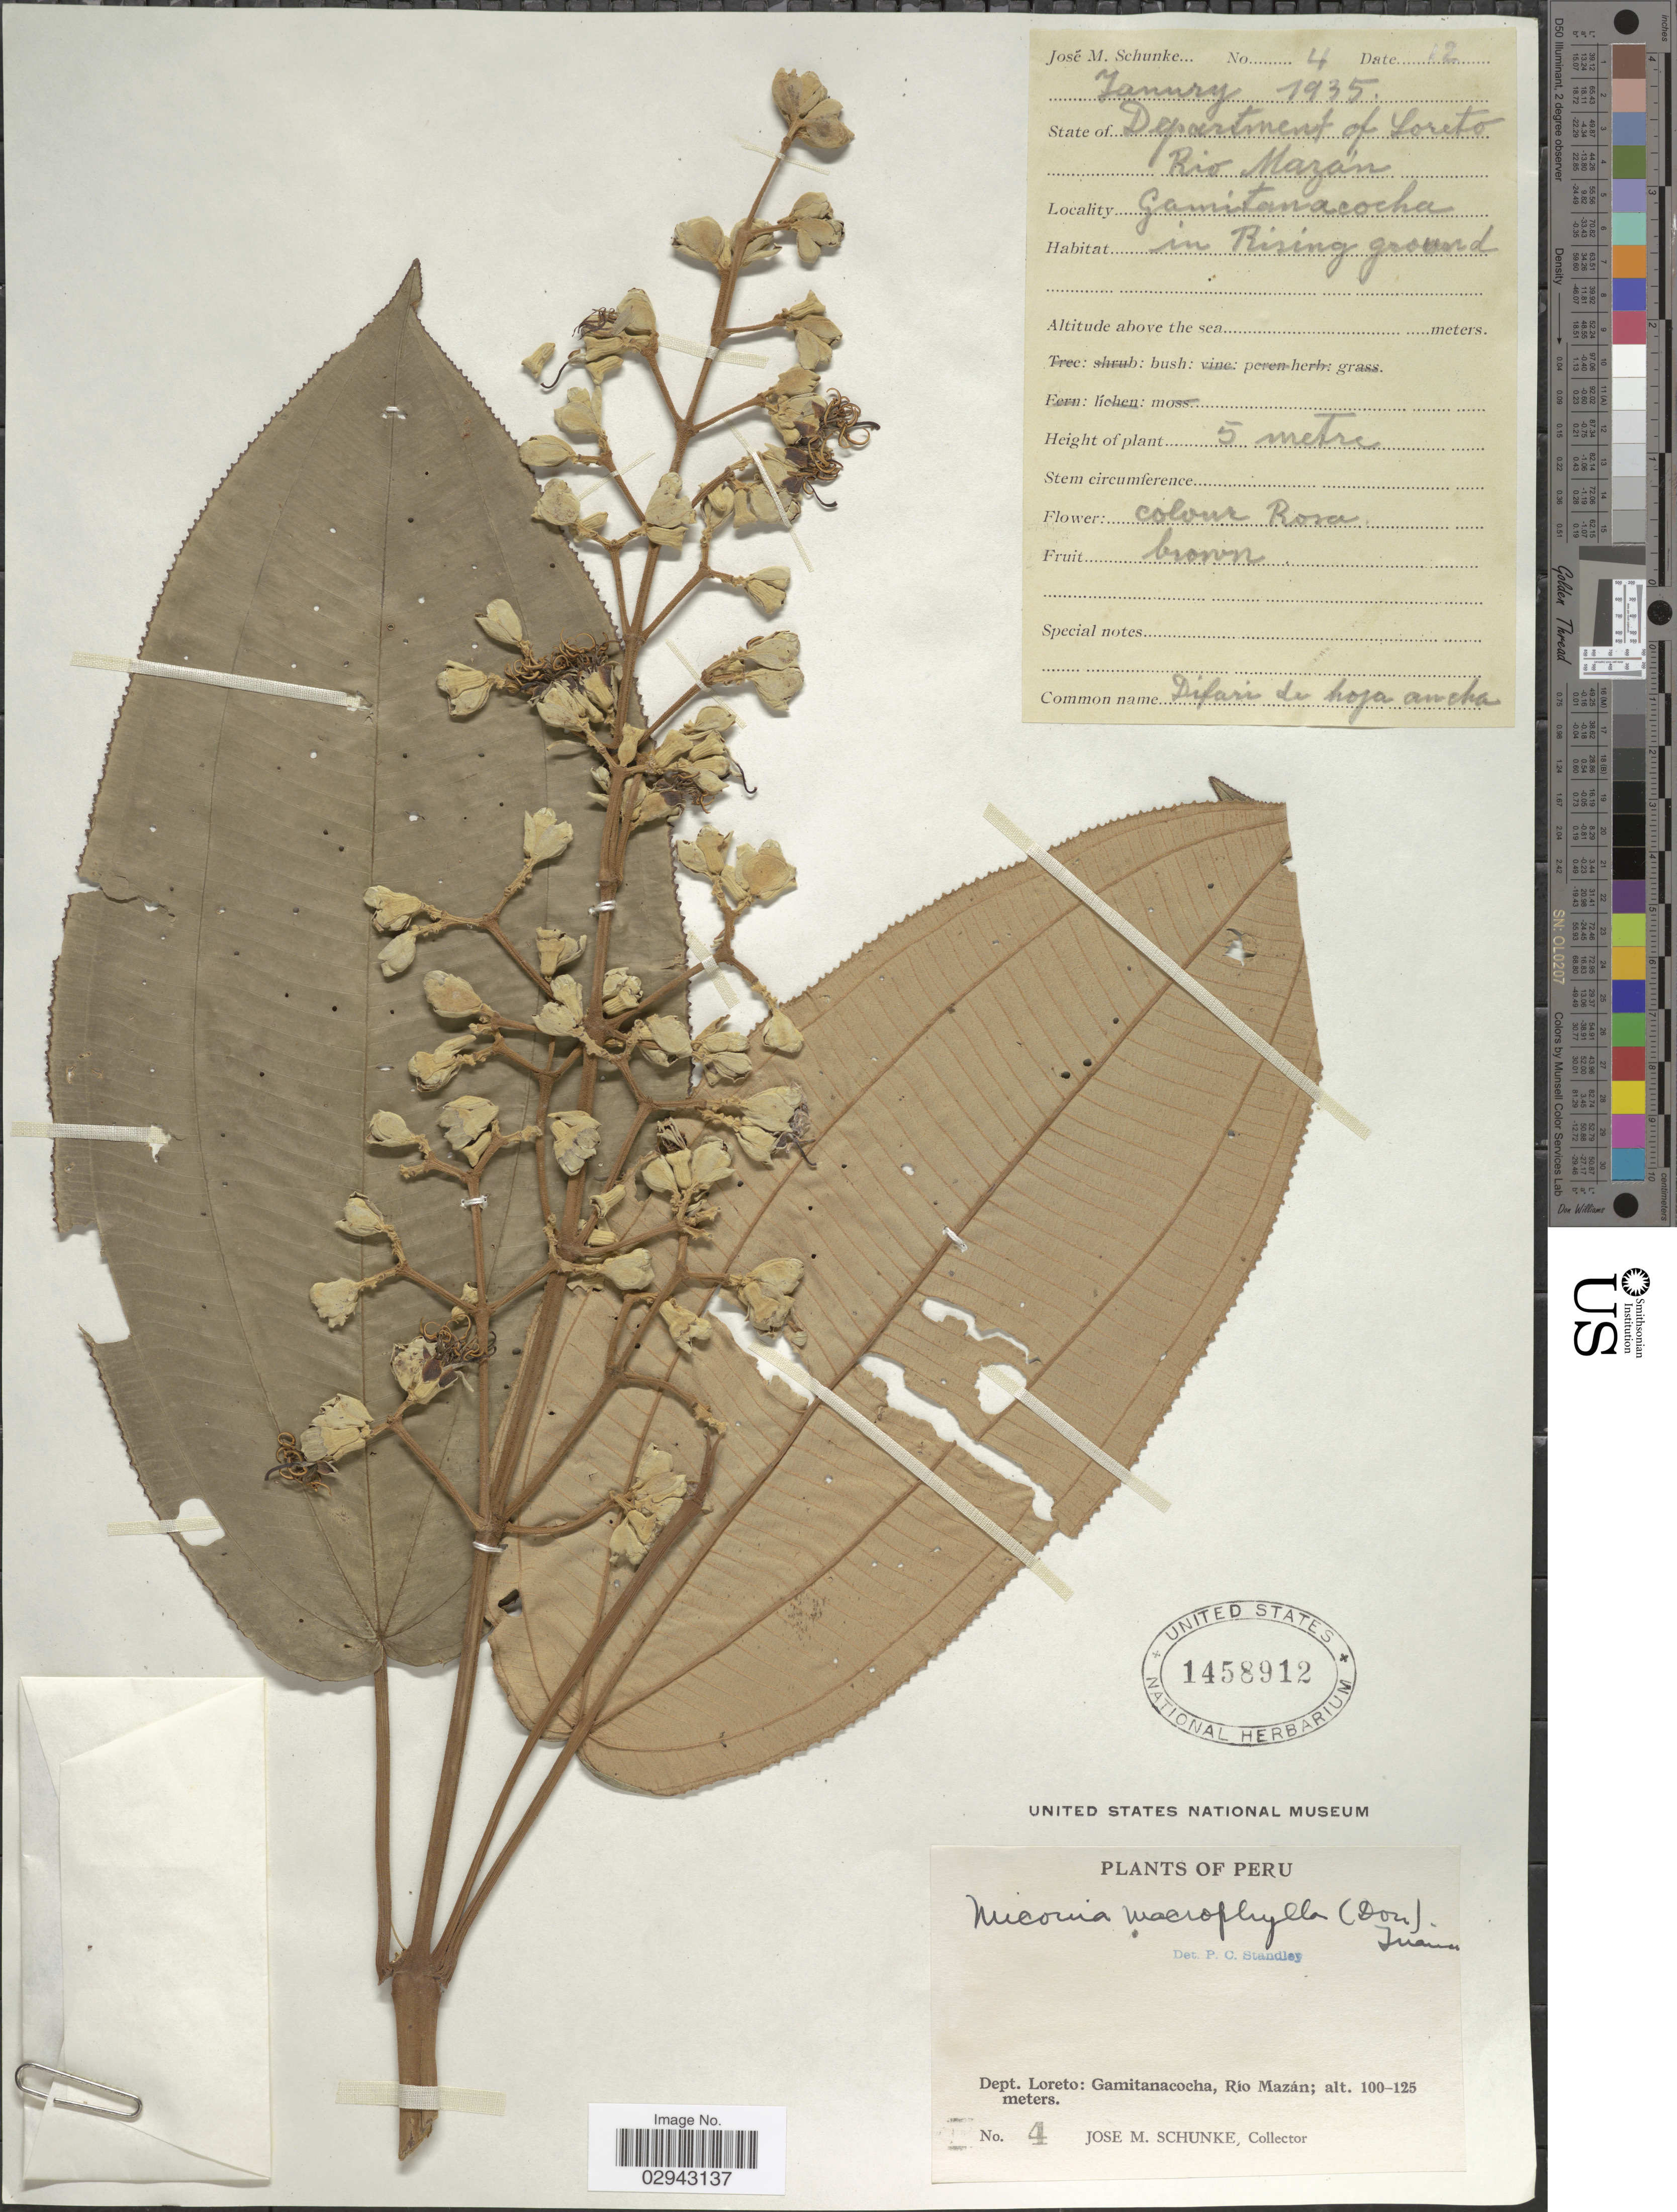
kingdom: Plantae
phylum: Tracheophyta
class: Magnoliopsida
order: Myrtales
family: Melastomataceae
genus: Miconia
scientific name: Miconia serrulata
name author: (DC.) Naudin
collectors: J. M. Schunke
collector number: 4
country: Peru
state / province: Loreto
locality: Department of Loreto: Gamitanacocha, Rio Mazán.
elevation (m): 100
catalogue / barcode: US 1458912